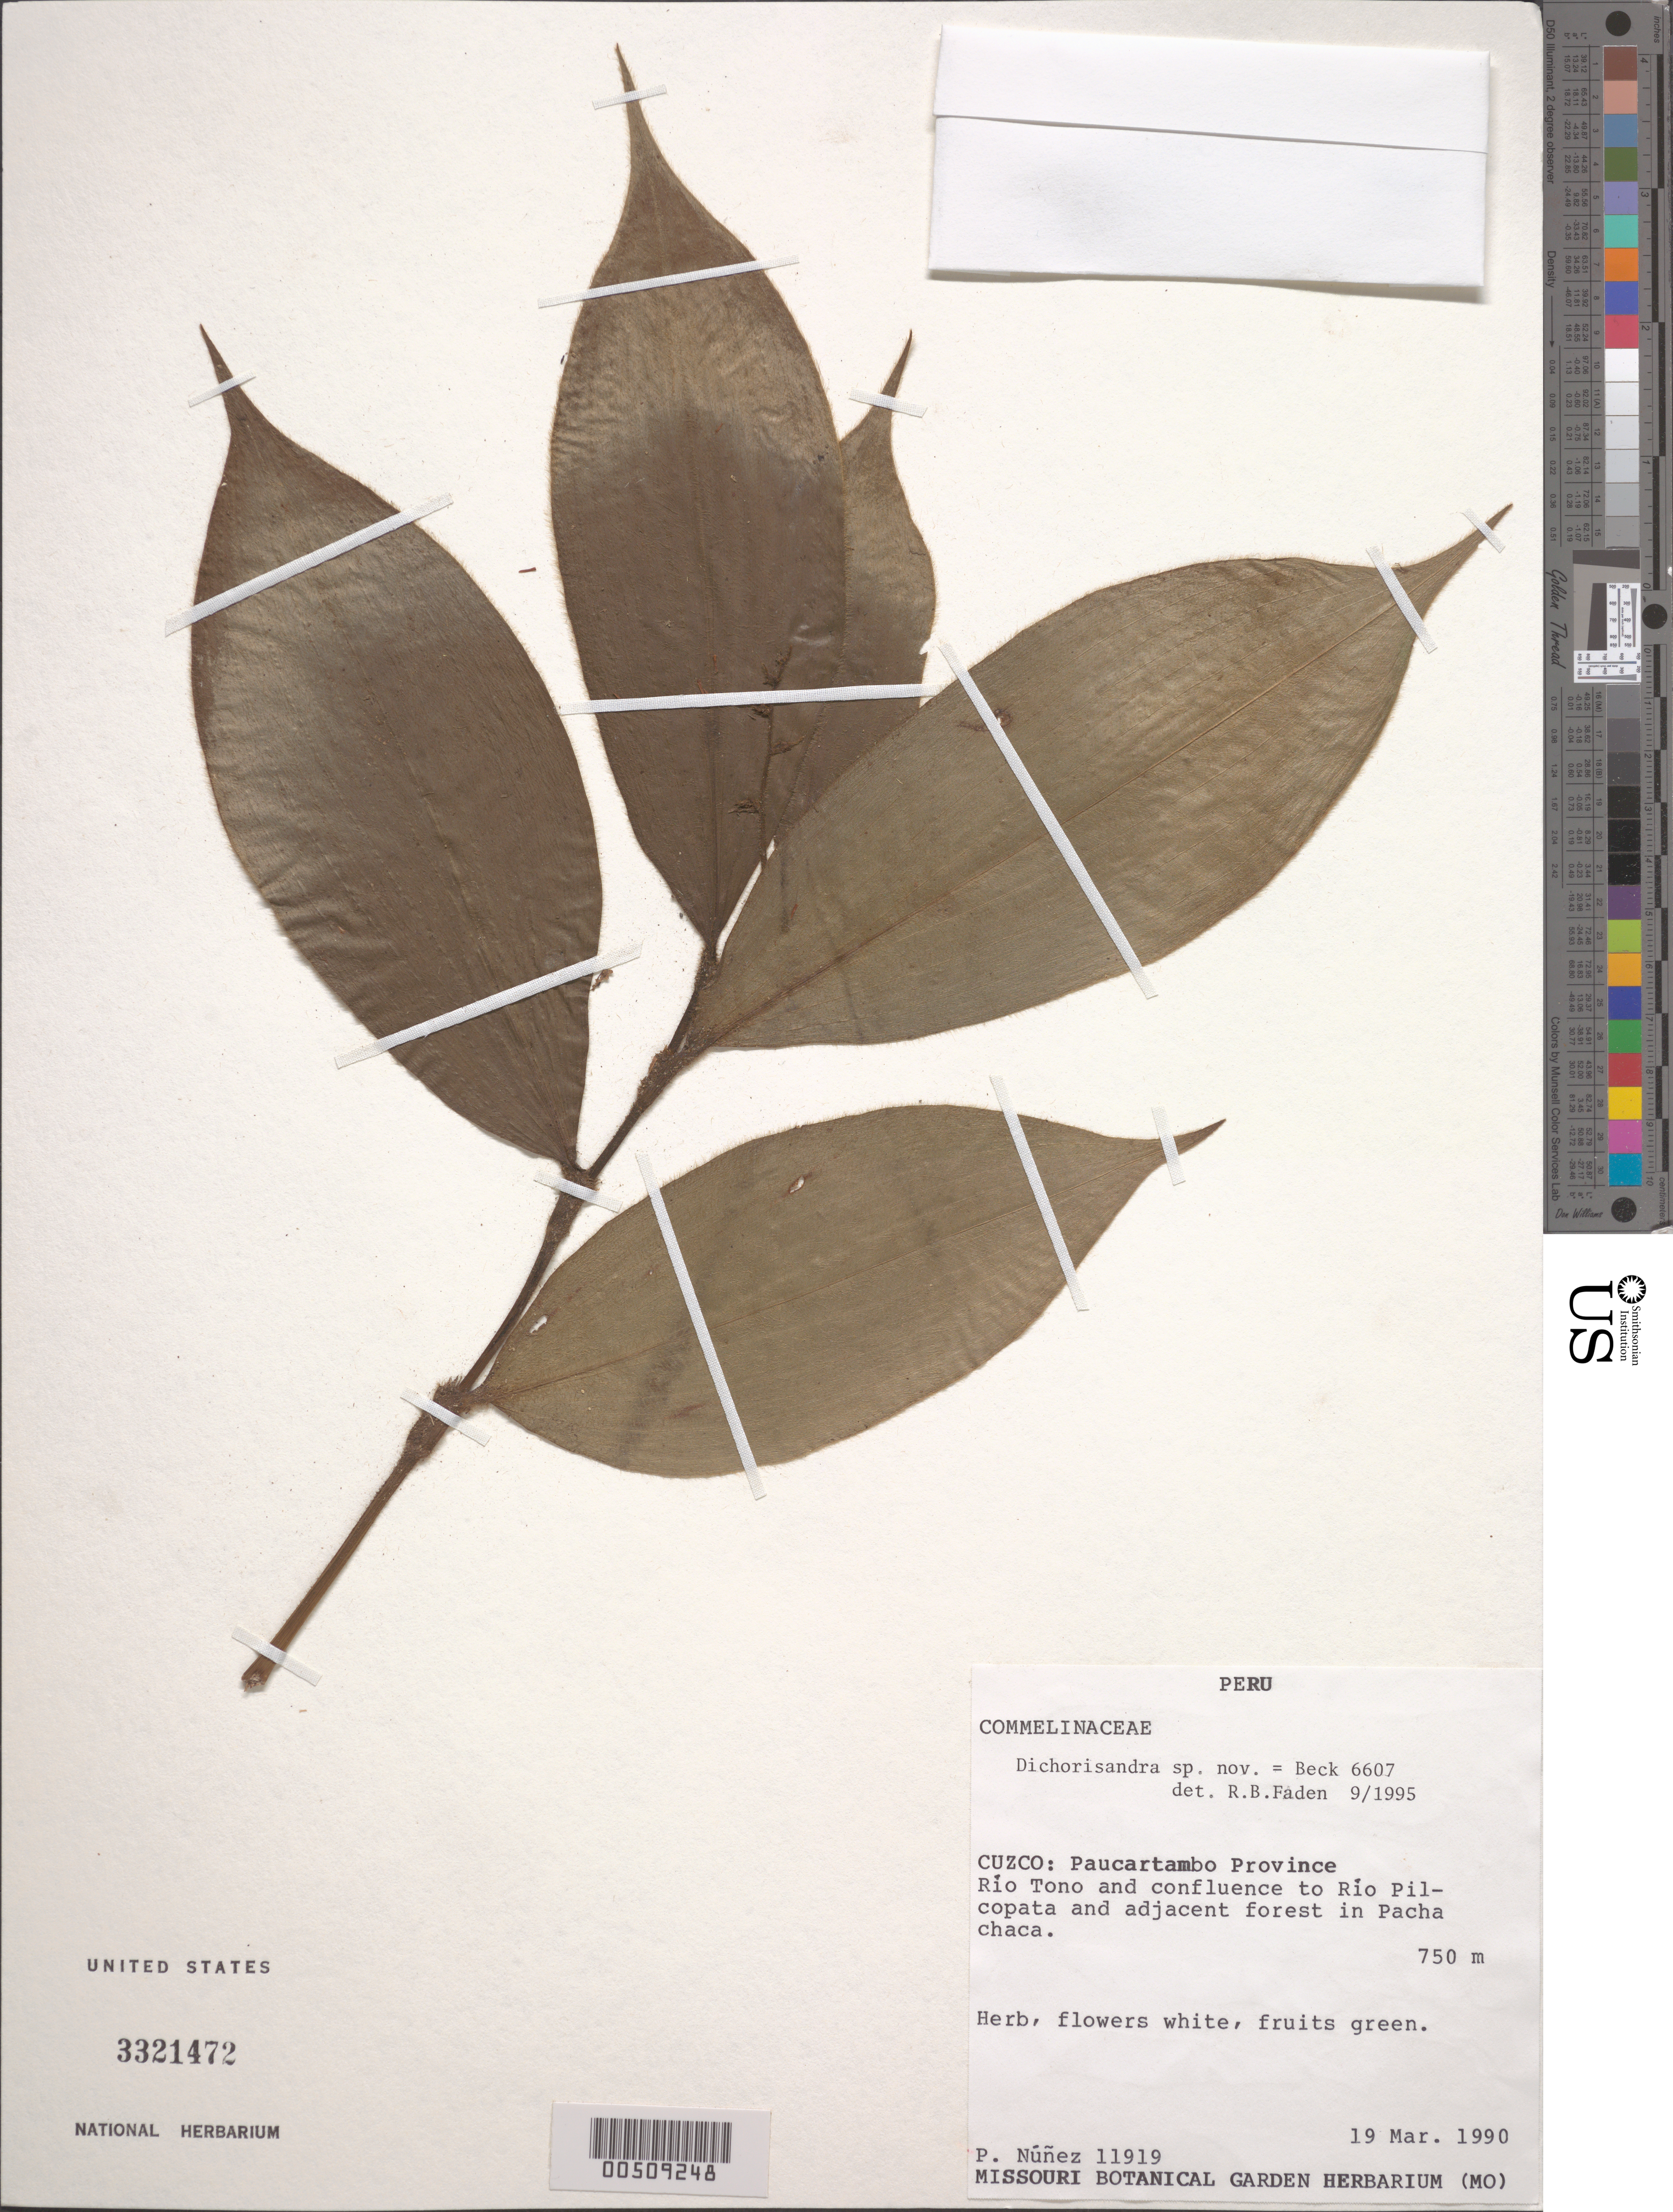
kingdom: Plantae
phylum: Tracheophyta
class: Liliopsida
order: Commelinales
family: Commelinaceae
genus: Dichorisandra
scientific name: Dichorisandra sp.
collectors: P. Nuñez V.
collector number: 11919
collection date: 1990-03-19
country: Peru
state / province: Cusco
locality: Cuzco: Paucartambo Province. Río Tono and confluence to Río Pilcopata and adjacent forest in Pacha chaca.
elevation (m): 750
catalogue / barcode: US 3321472